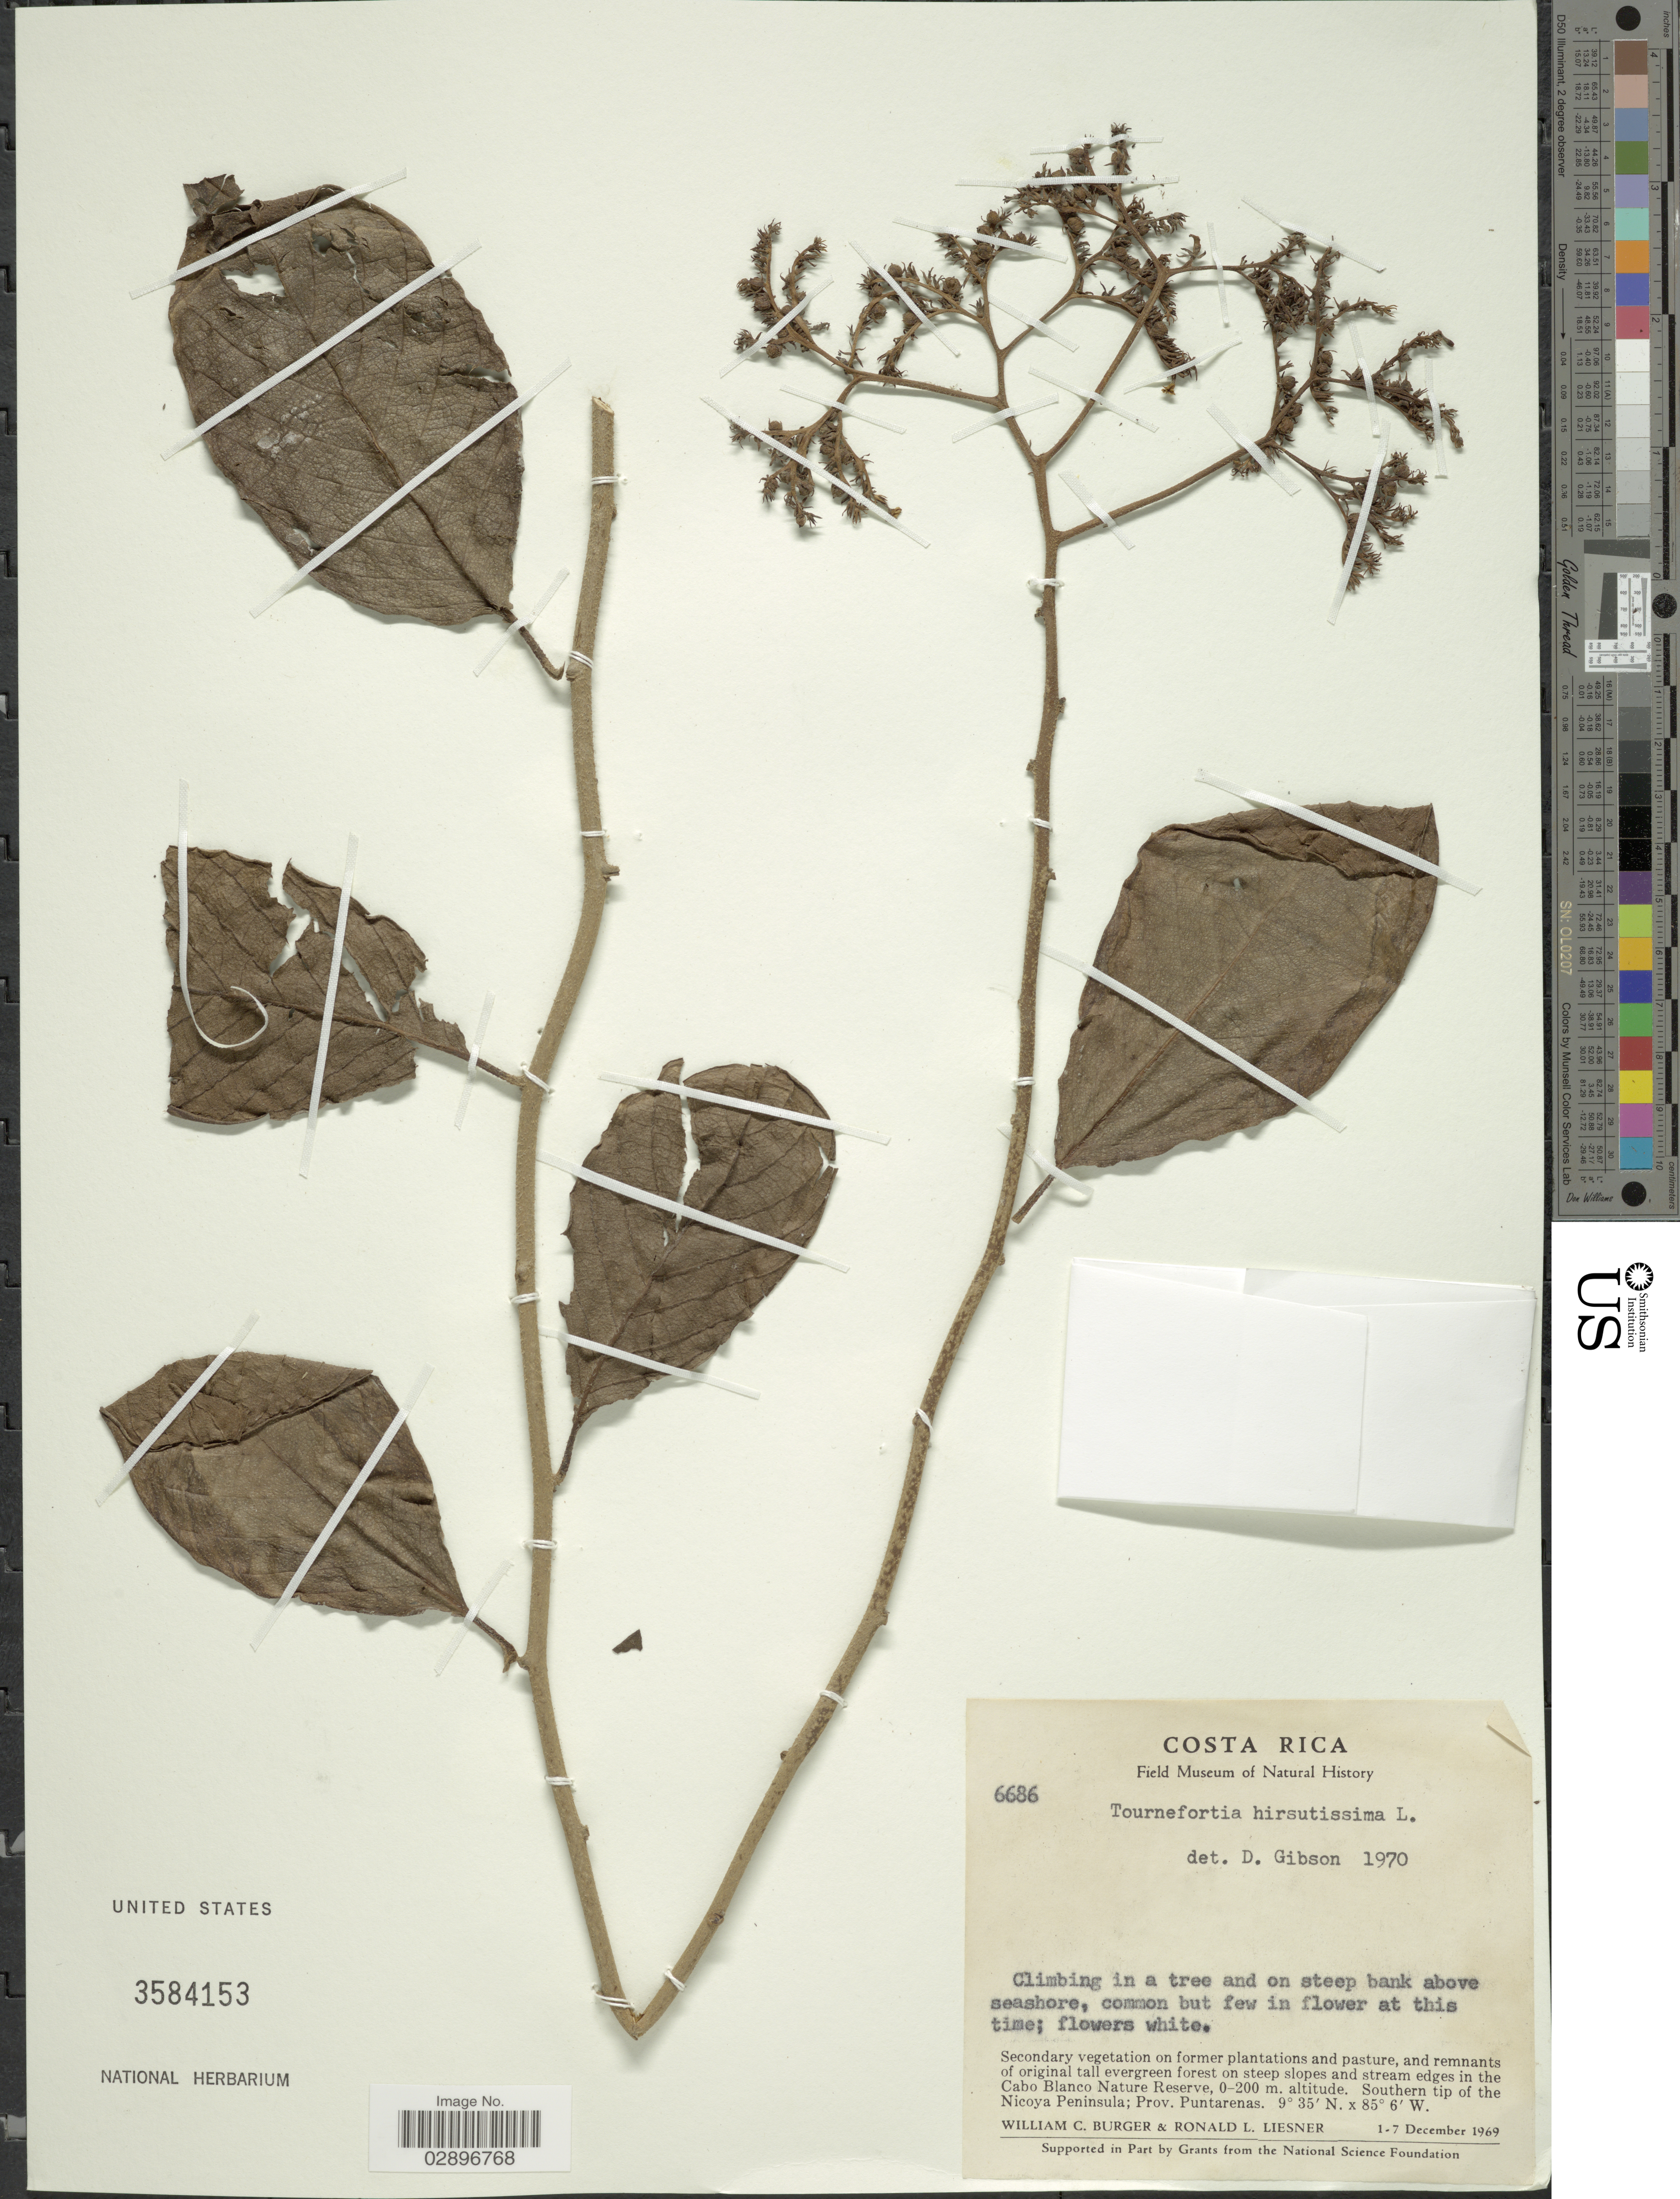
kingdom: Plantae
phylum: Tracheophyta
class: Magnoliopsida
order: Boraginales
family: Heliotropiaceae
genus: Tournefortia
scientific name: Tournefortia hirsutissima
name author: L.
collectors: W. Burger & R. L. Liesner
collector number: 6686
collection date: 1969-12-01/1969-12-07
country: Costa Rica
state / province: Puntarenas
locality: In the Cabo Blanco Nature Reserve. Southern tip of the Nicoya Peninsula.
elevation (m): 0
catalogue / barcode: US 3584153